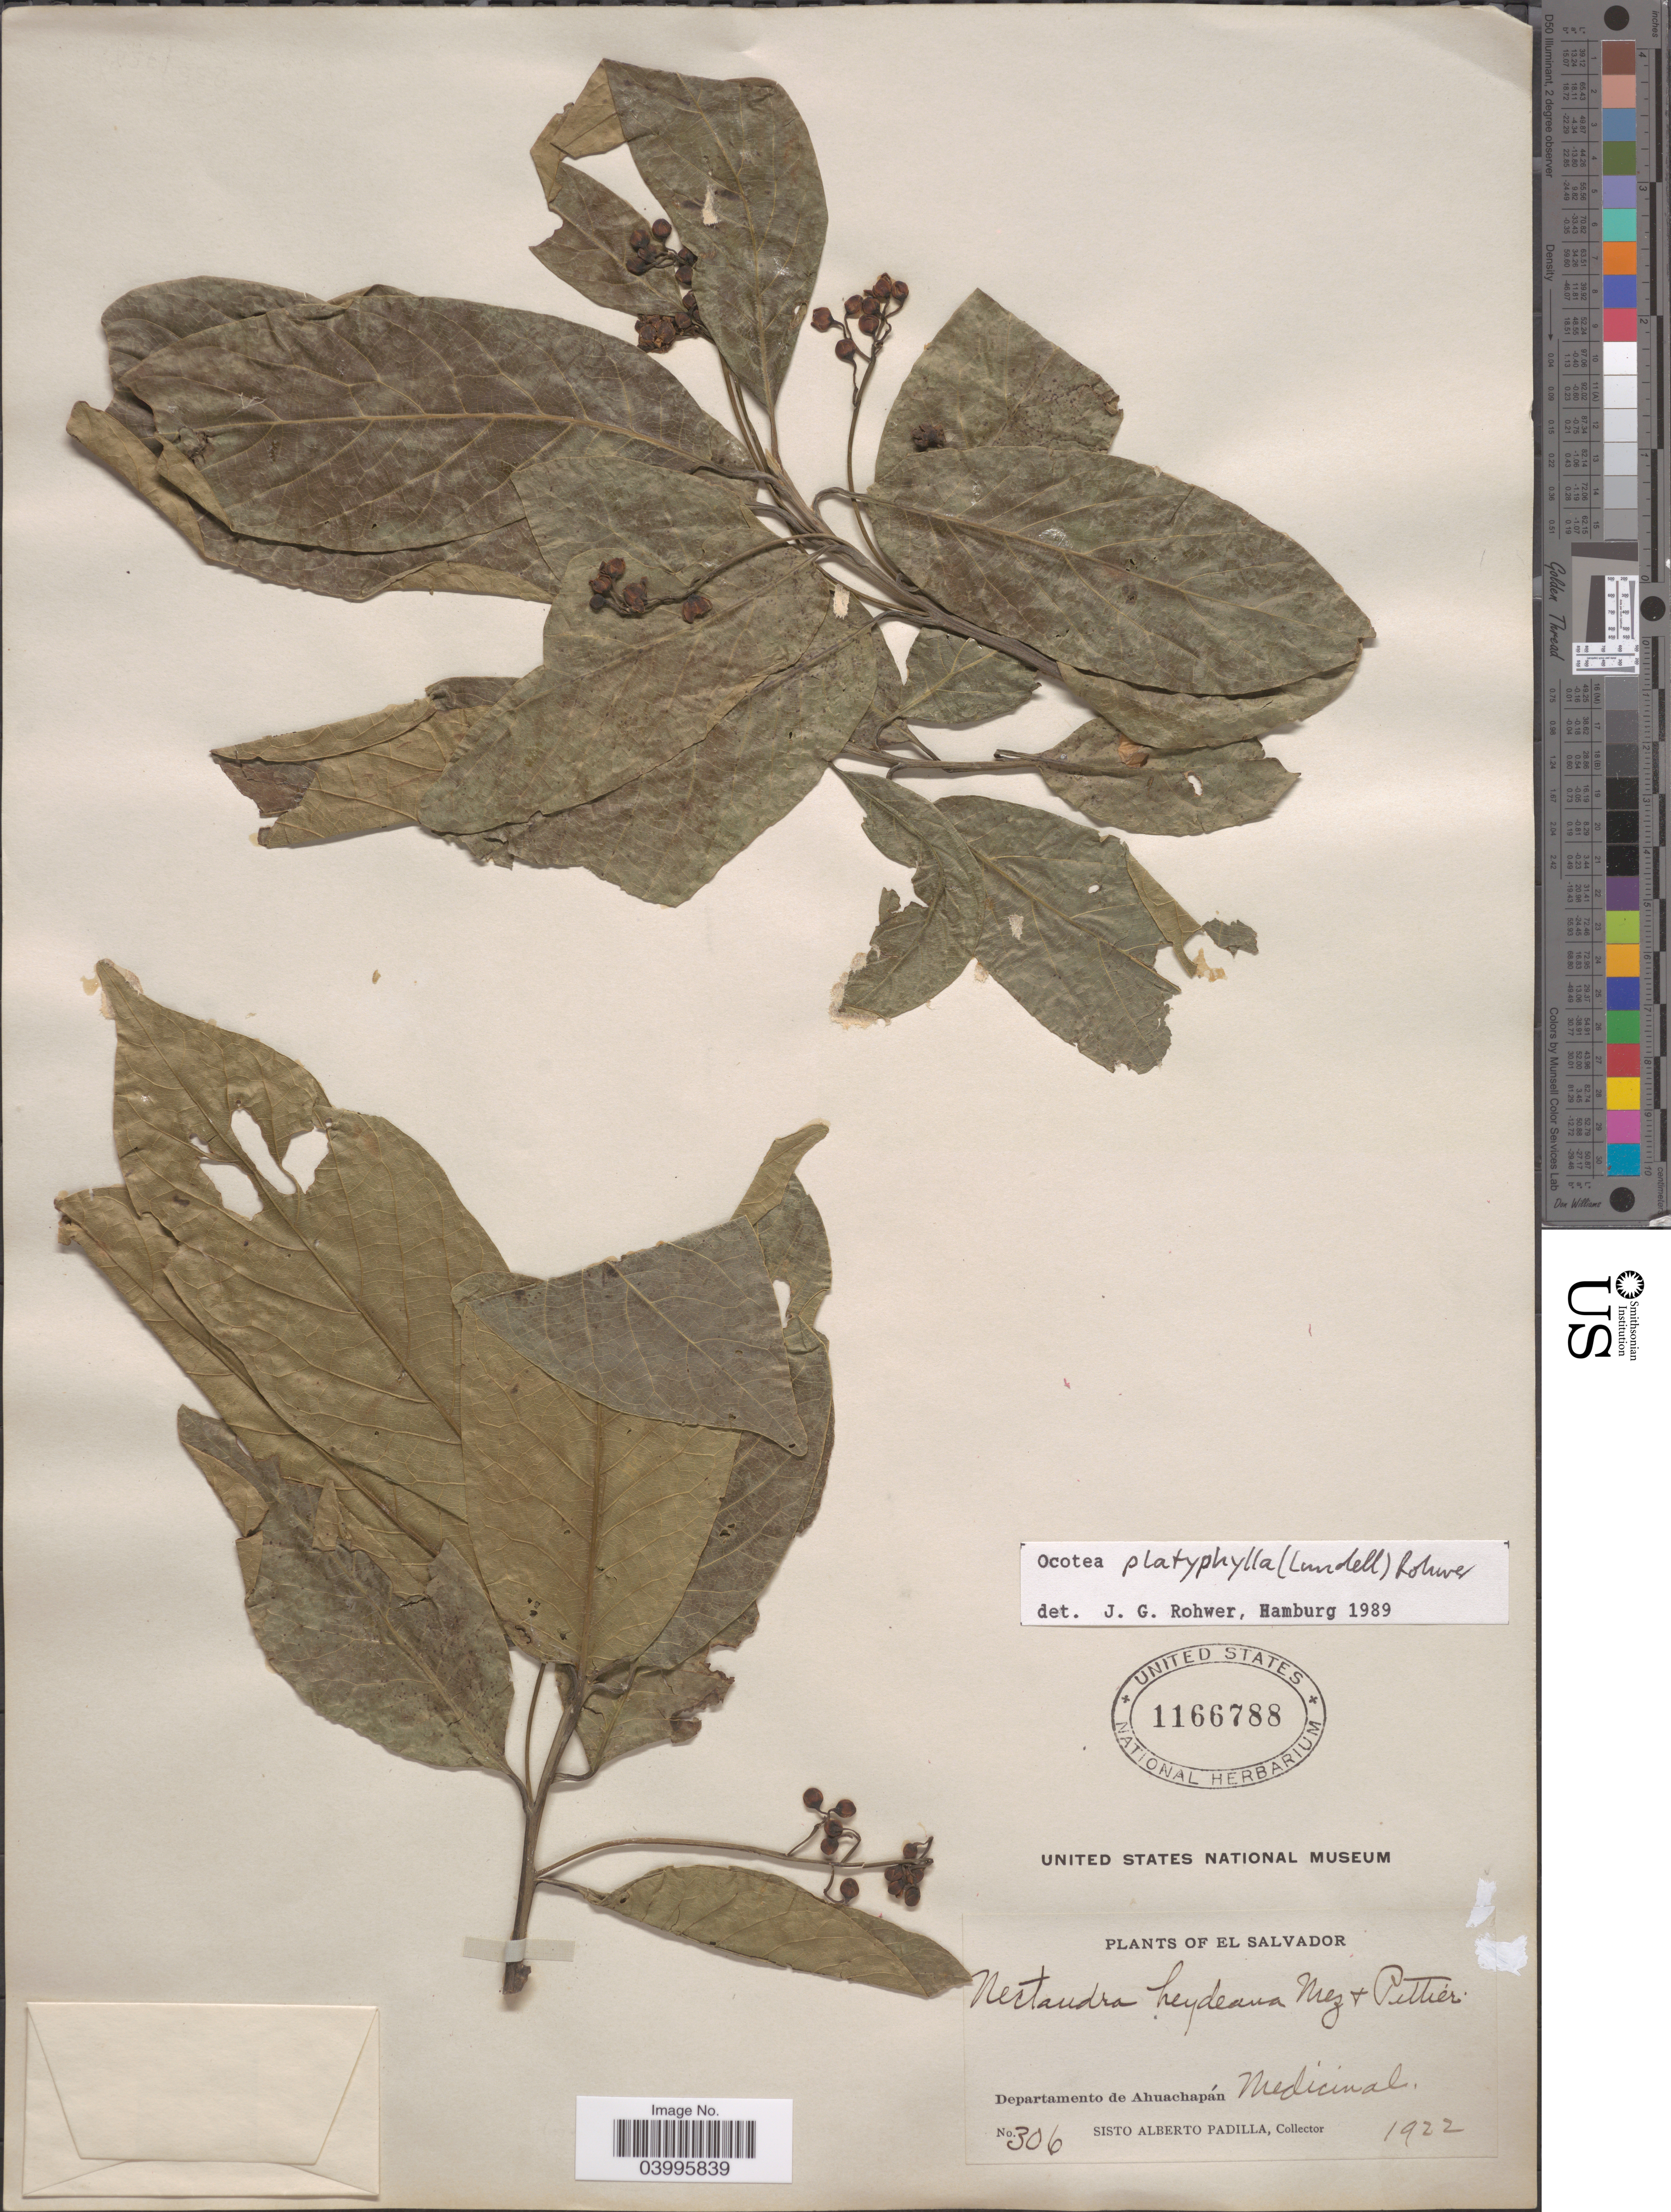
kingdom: Plantae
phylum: Tracheophyta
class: Magnoliopsida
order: Laurales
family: Lauraceae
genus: Ocotea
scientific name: Ocotea platyphylla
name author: (Lundell) Rohwer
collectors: S. A. Padilla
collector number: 306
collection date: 1922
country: El Salvador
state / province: Ahuachapan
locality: Departamento de Ahuachapán.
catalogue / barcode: US 1166788